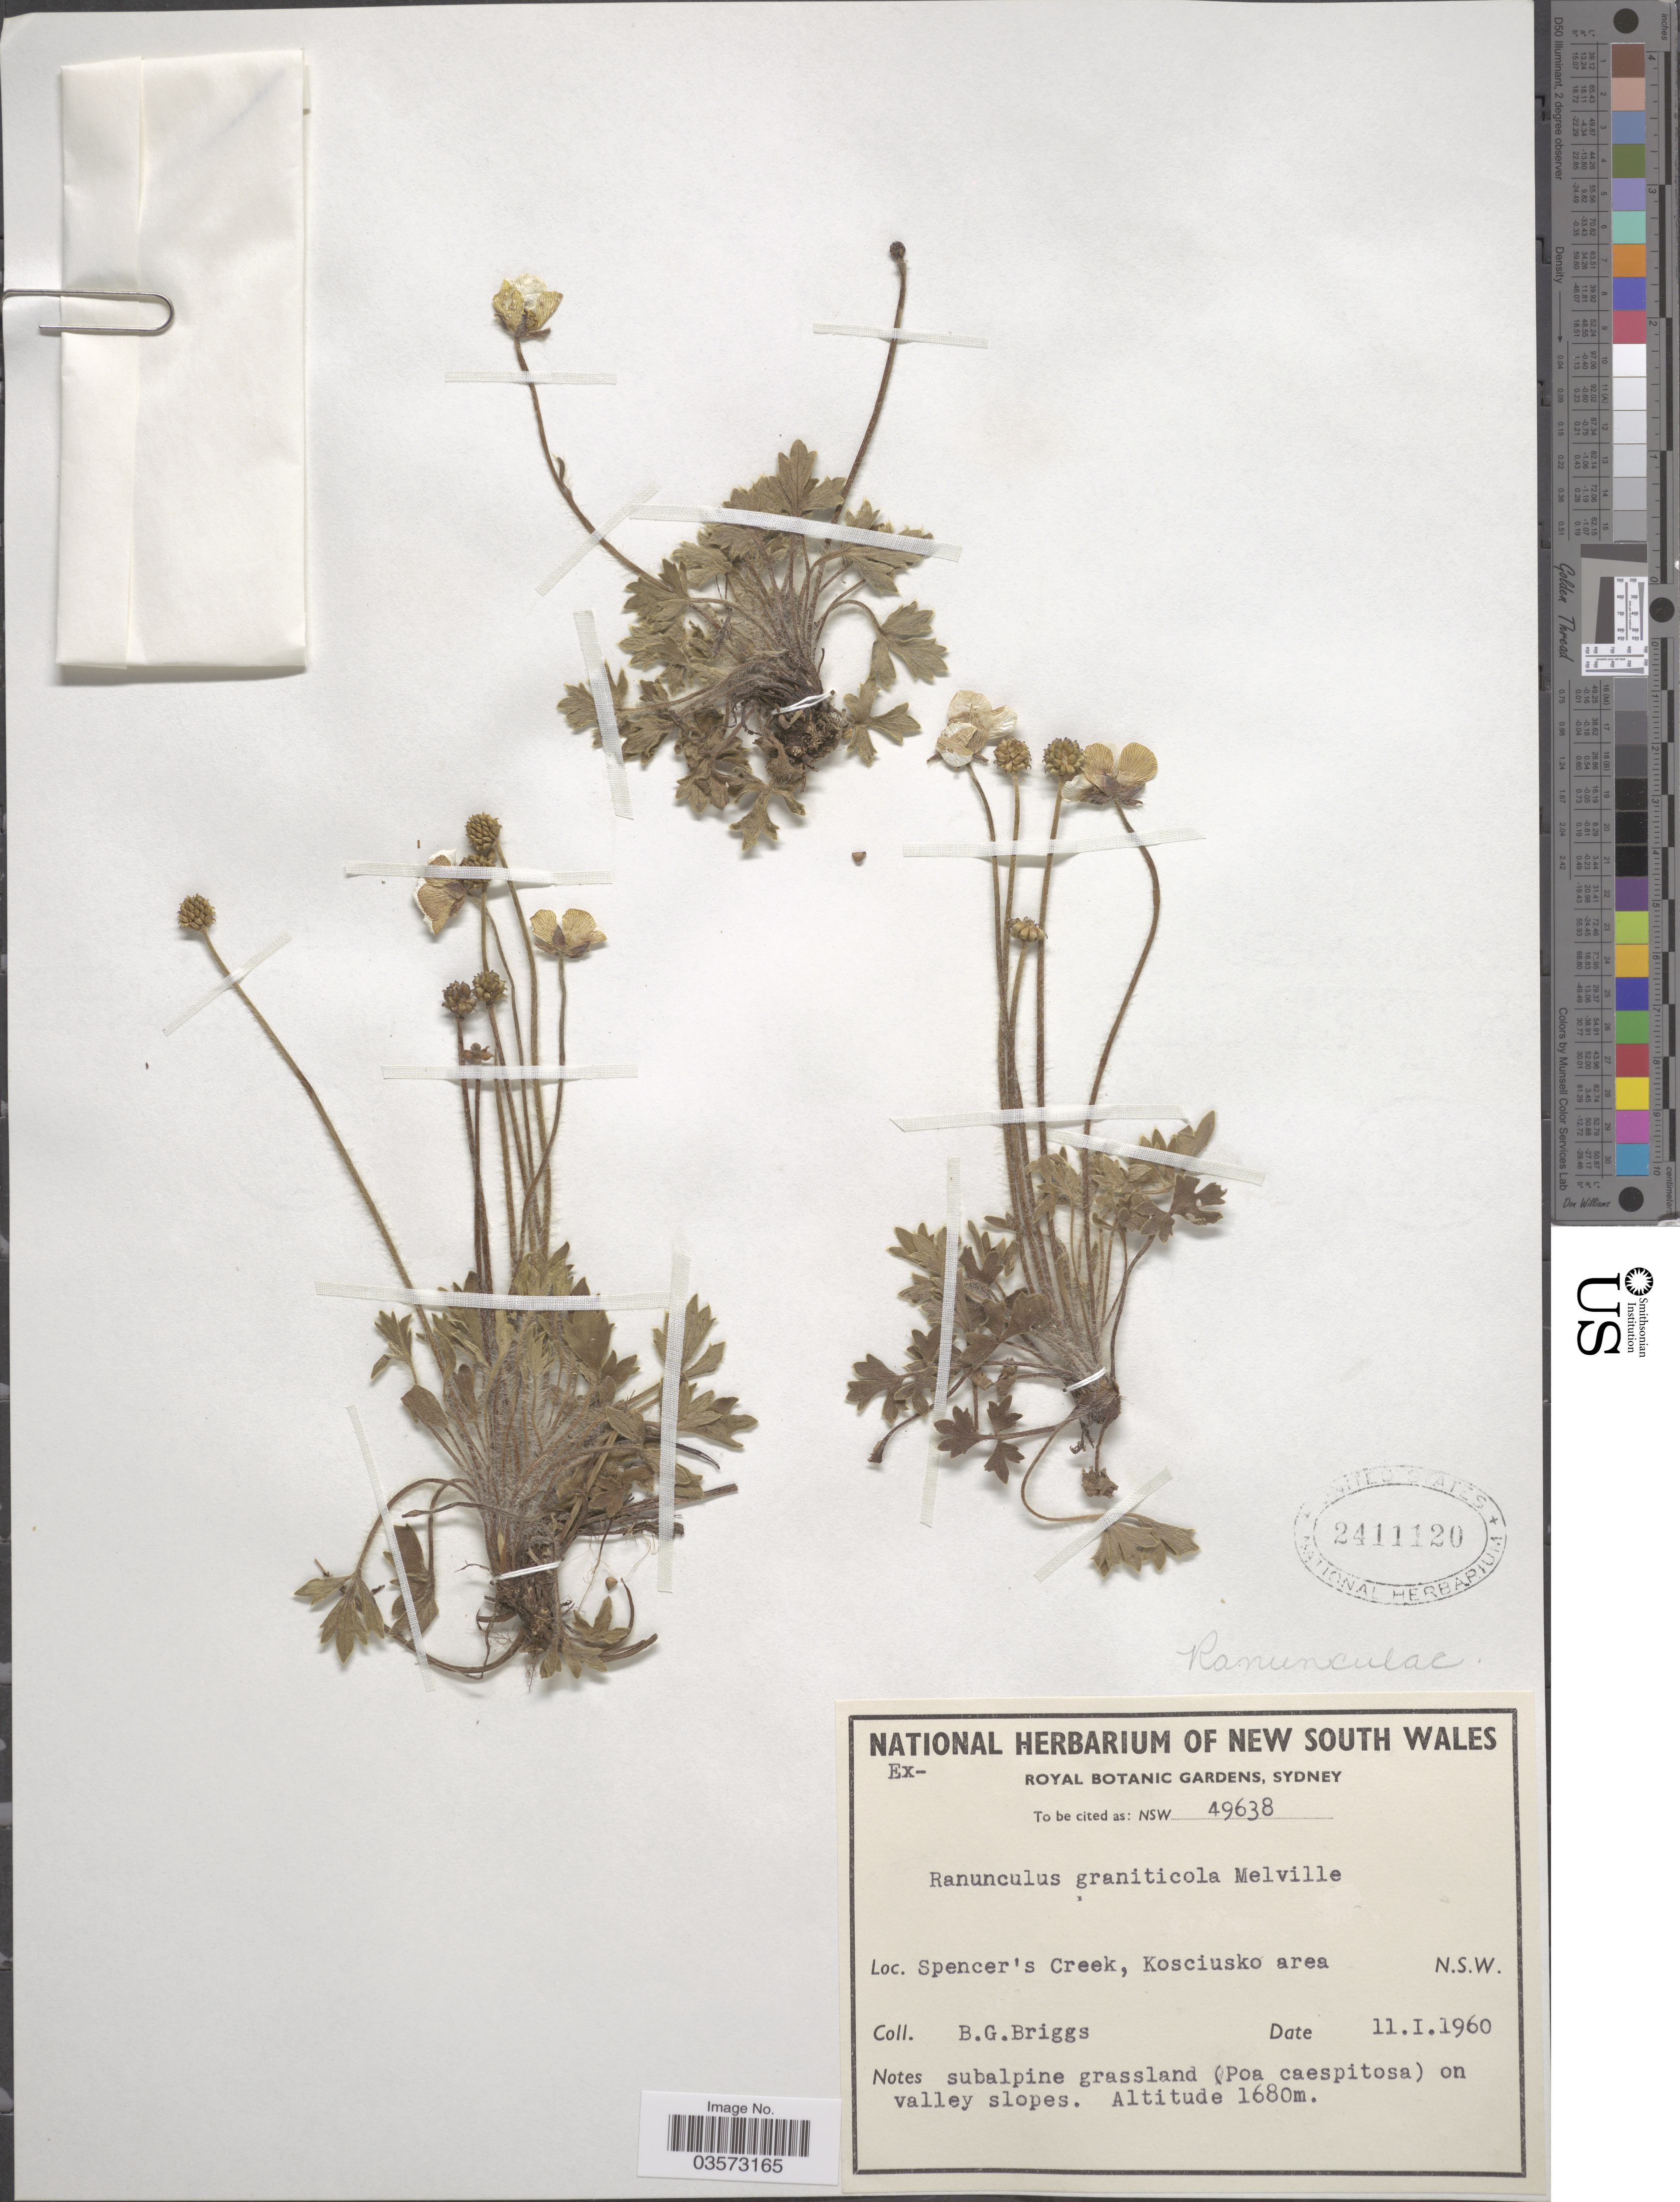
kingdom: Plantae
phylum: Tracheophyta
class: Magnoliopsida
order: Ranunculales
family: Ranunculaceae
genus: Ranunculus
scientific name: Ranunculus graniticola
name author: Melville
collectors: B. G. Briggs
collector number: NSW49638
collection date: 1960-01-11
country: Australia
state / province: New South Wales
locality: Spencer's Creek, Kosciusko area.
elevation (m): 1680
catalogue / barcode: US 2411120